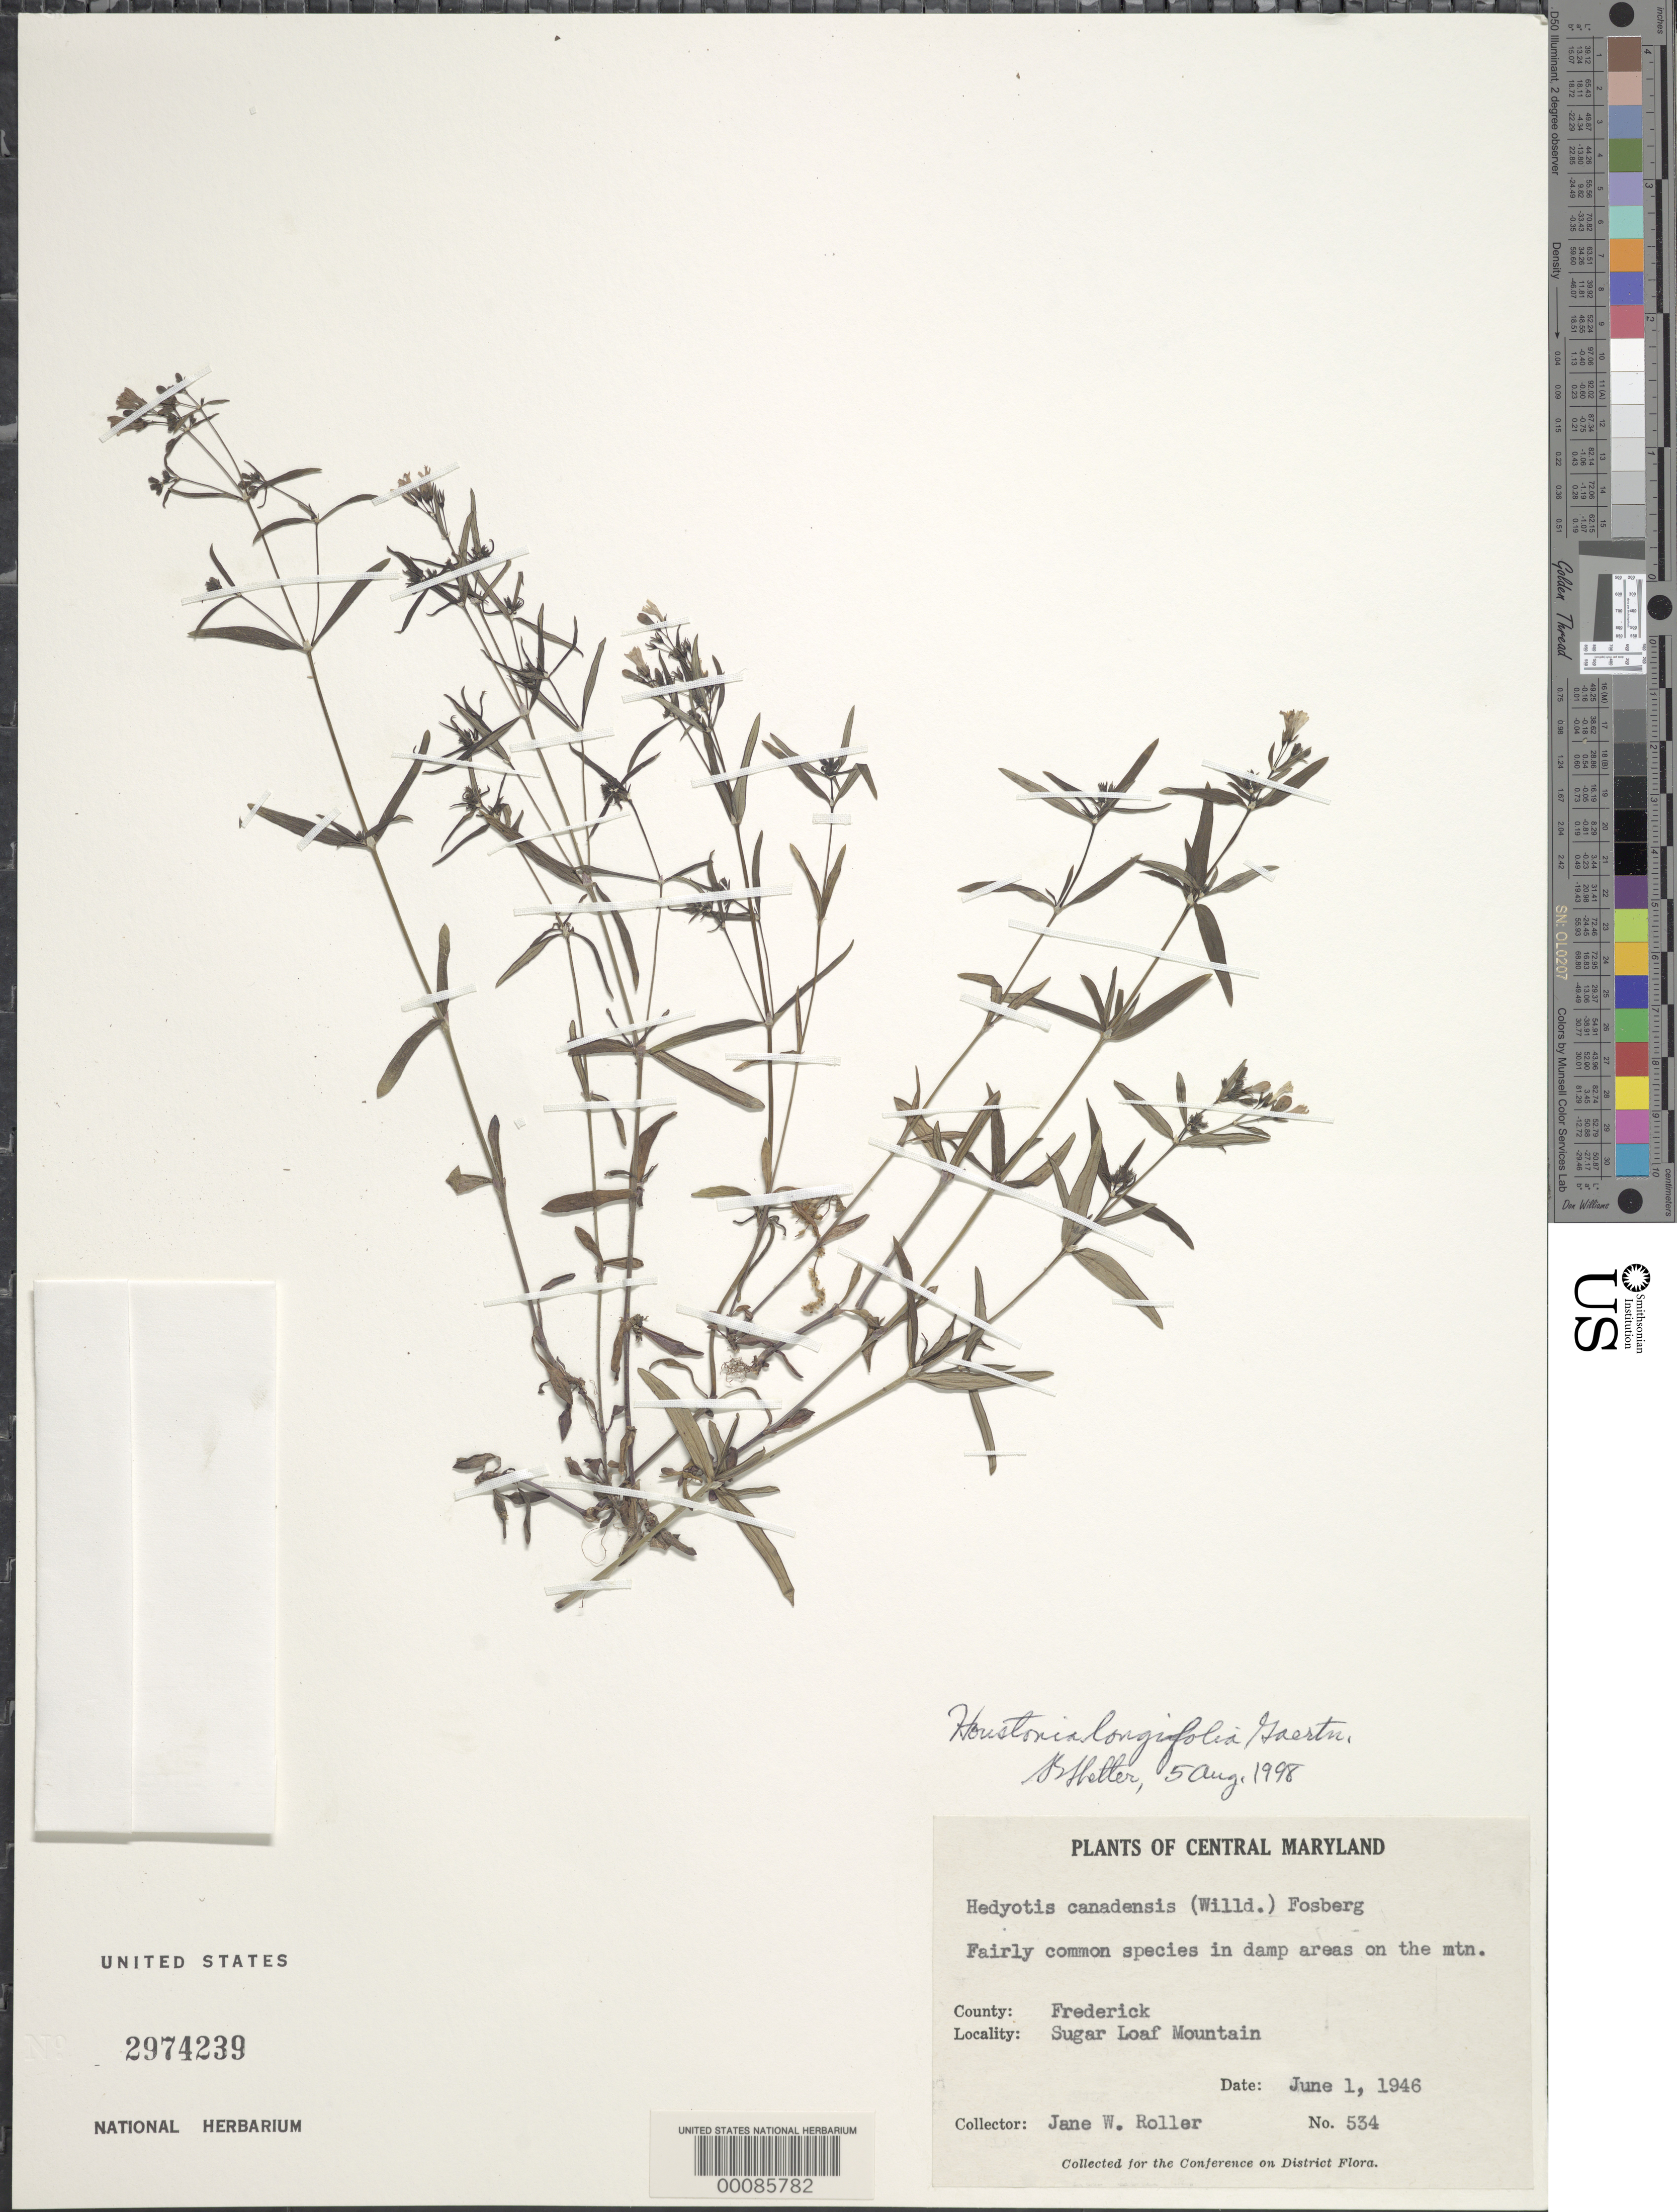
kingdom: Plantae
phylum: Tracheophyta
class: Magnoliopsida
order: Gentianales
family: Rubiaceae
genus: Houstonia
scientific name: Houstonia longifolia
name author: Gaertn.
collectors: J. W. Roller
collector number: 534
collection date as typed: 01 Jun 1946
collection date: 1946-06-01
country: United States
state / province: Maryland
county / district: Frederick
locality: Sugar Loaf Mt.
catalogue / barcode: US 2974239